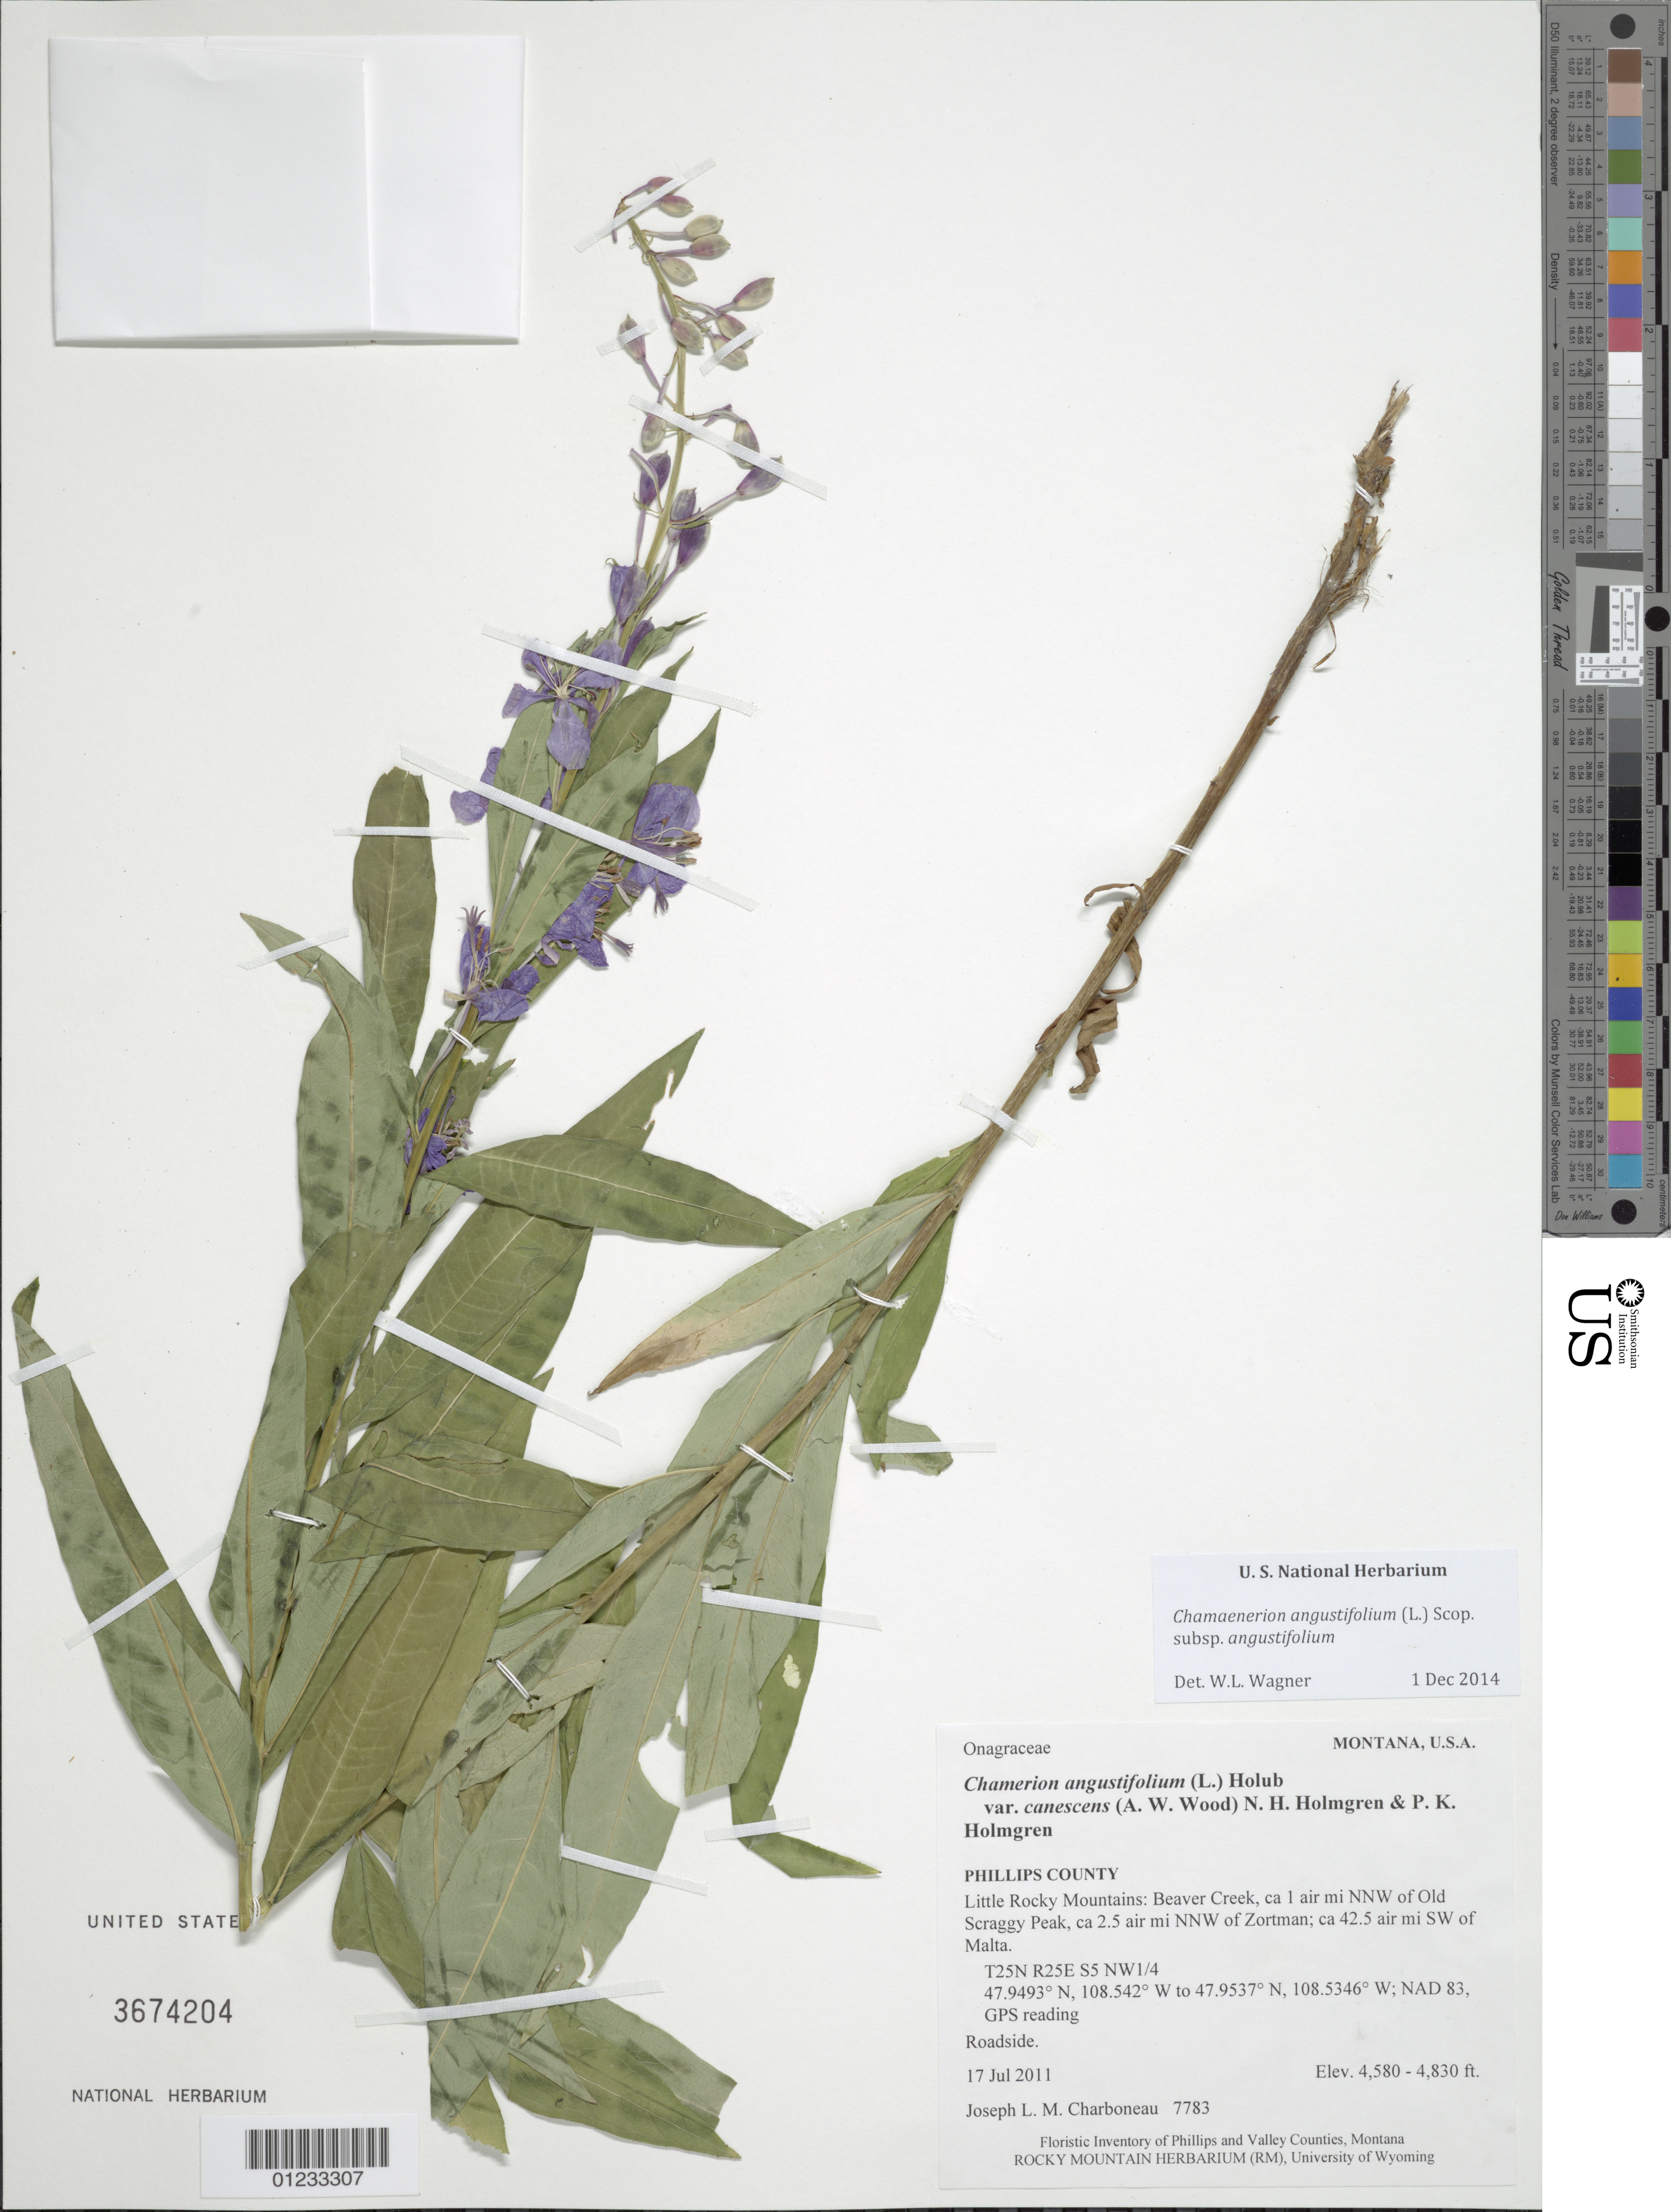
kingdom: Plantae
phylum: Tracheophyta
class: Magnoliopsida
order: Myrtales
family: Onagraceae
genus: Chamaenerion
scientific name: Chamaenerion angustifolium subsp. angustifolium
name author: (L.) Scop.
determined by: Wagner, W. L., (BOT), Smithsonian Institution - National Museum of Natural History (UNITED STATES)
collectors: J. L. M. Charboneau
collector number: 7783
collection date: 2007-07-16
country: United States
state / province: Montana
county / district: Phillips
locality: Little Rocky Mountains: Beaver Creek, ca 1 air mi NNW of Old Scraggy Peak, ca 2.5 air mi NNW of Zortman; ca 42.5 air mi SW of Malta. T25N R25E S5 NW1/4 Landowner: BLM-HI-ML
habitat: Roadside.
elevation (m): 1396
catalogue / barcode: US 3674204